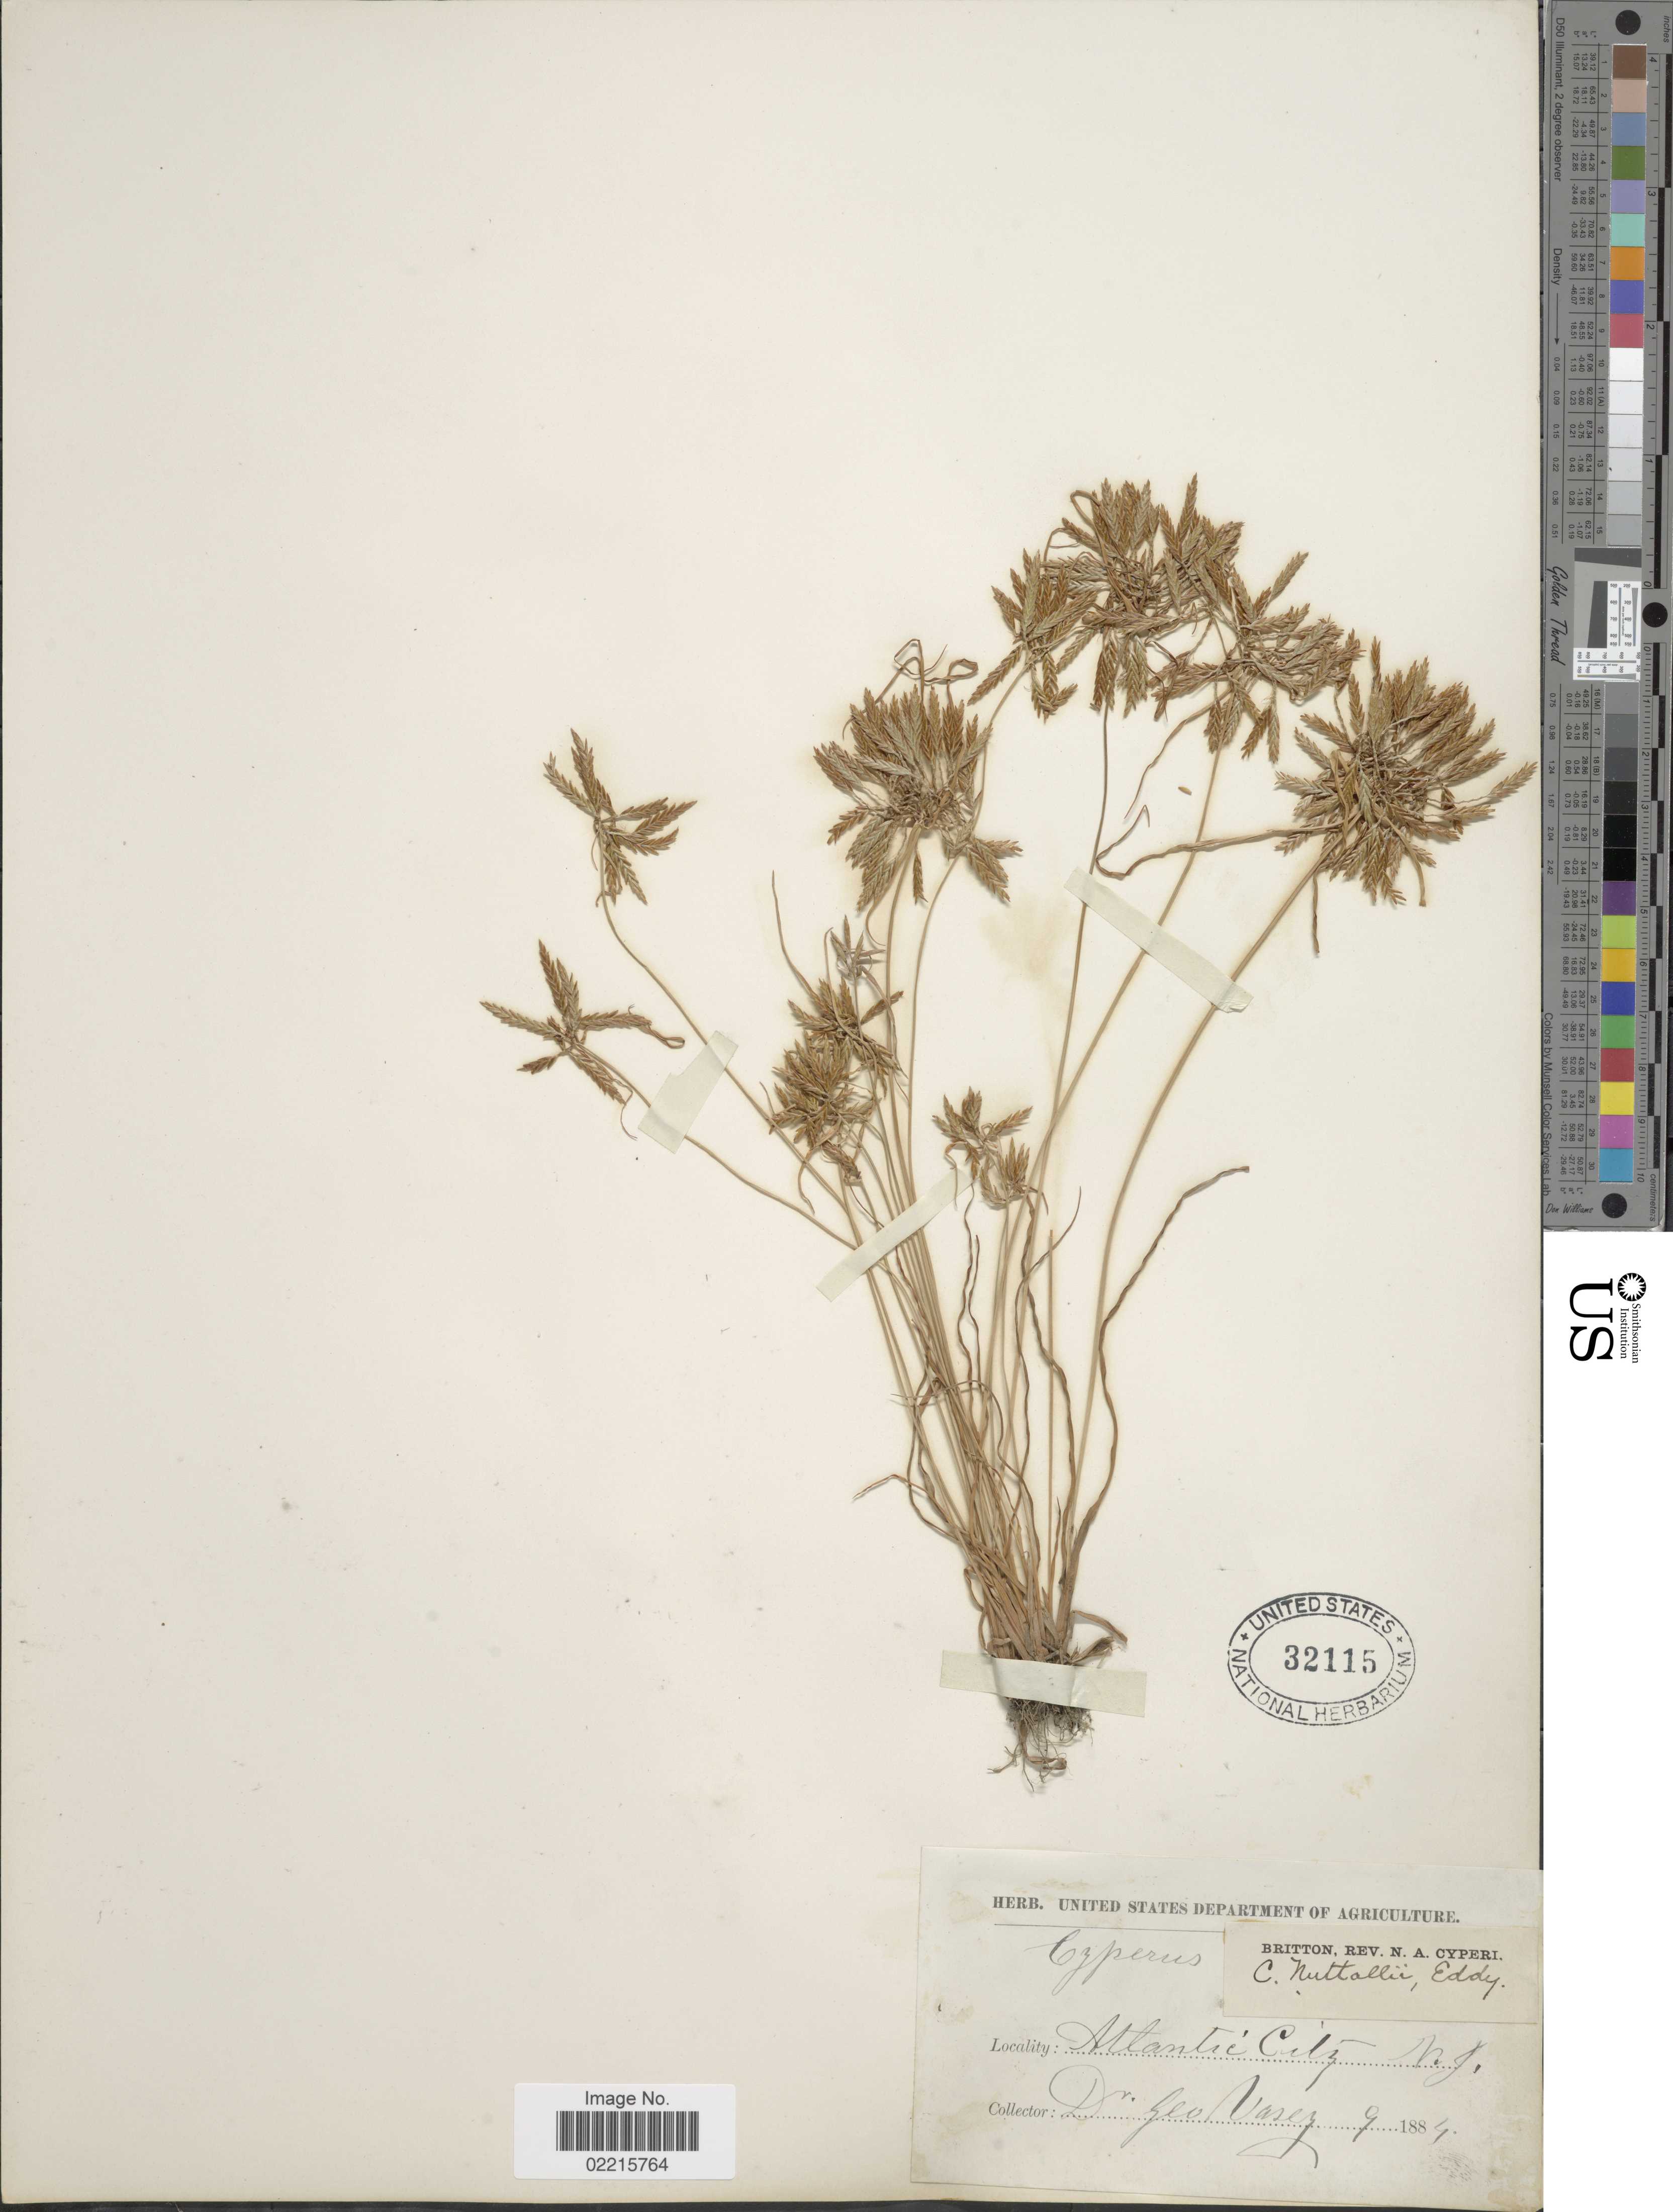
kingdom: Plantae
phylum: Tracheophyta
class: Liliopsida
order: Poales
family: Cyperaceae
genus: Cyperus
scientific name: Cyperus filicinus Vahl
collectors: G. Vasey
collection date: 1884-09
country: United States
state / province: New Jersey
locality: Atlantic City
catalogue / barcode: US 32115